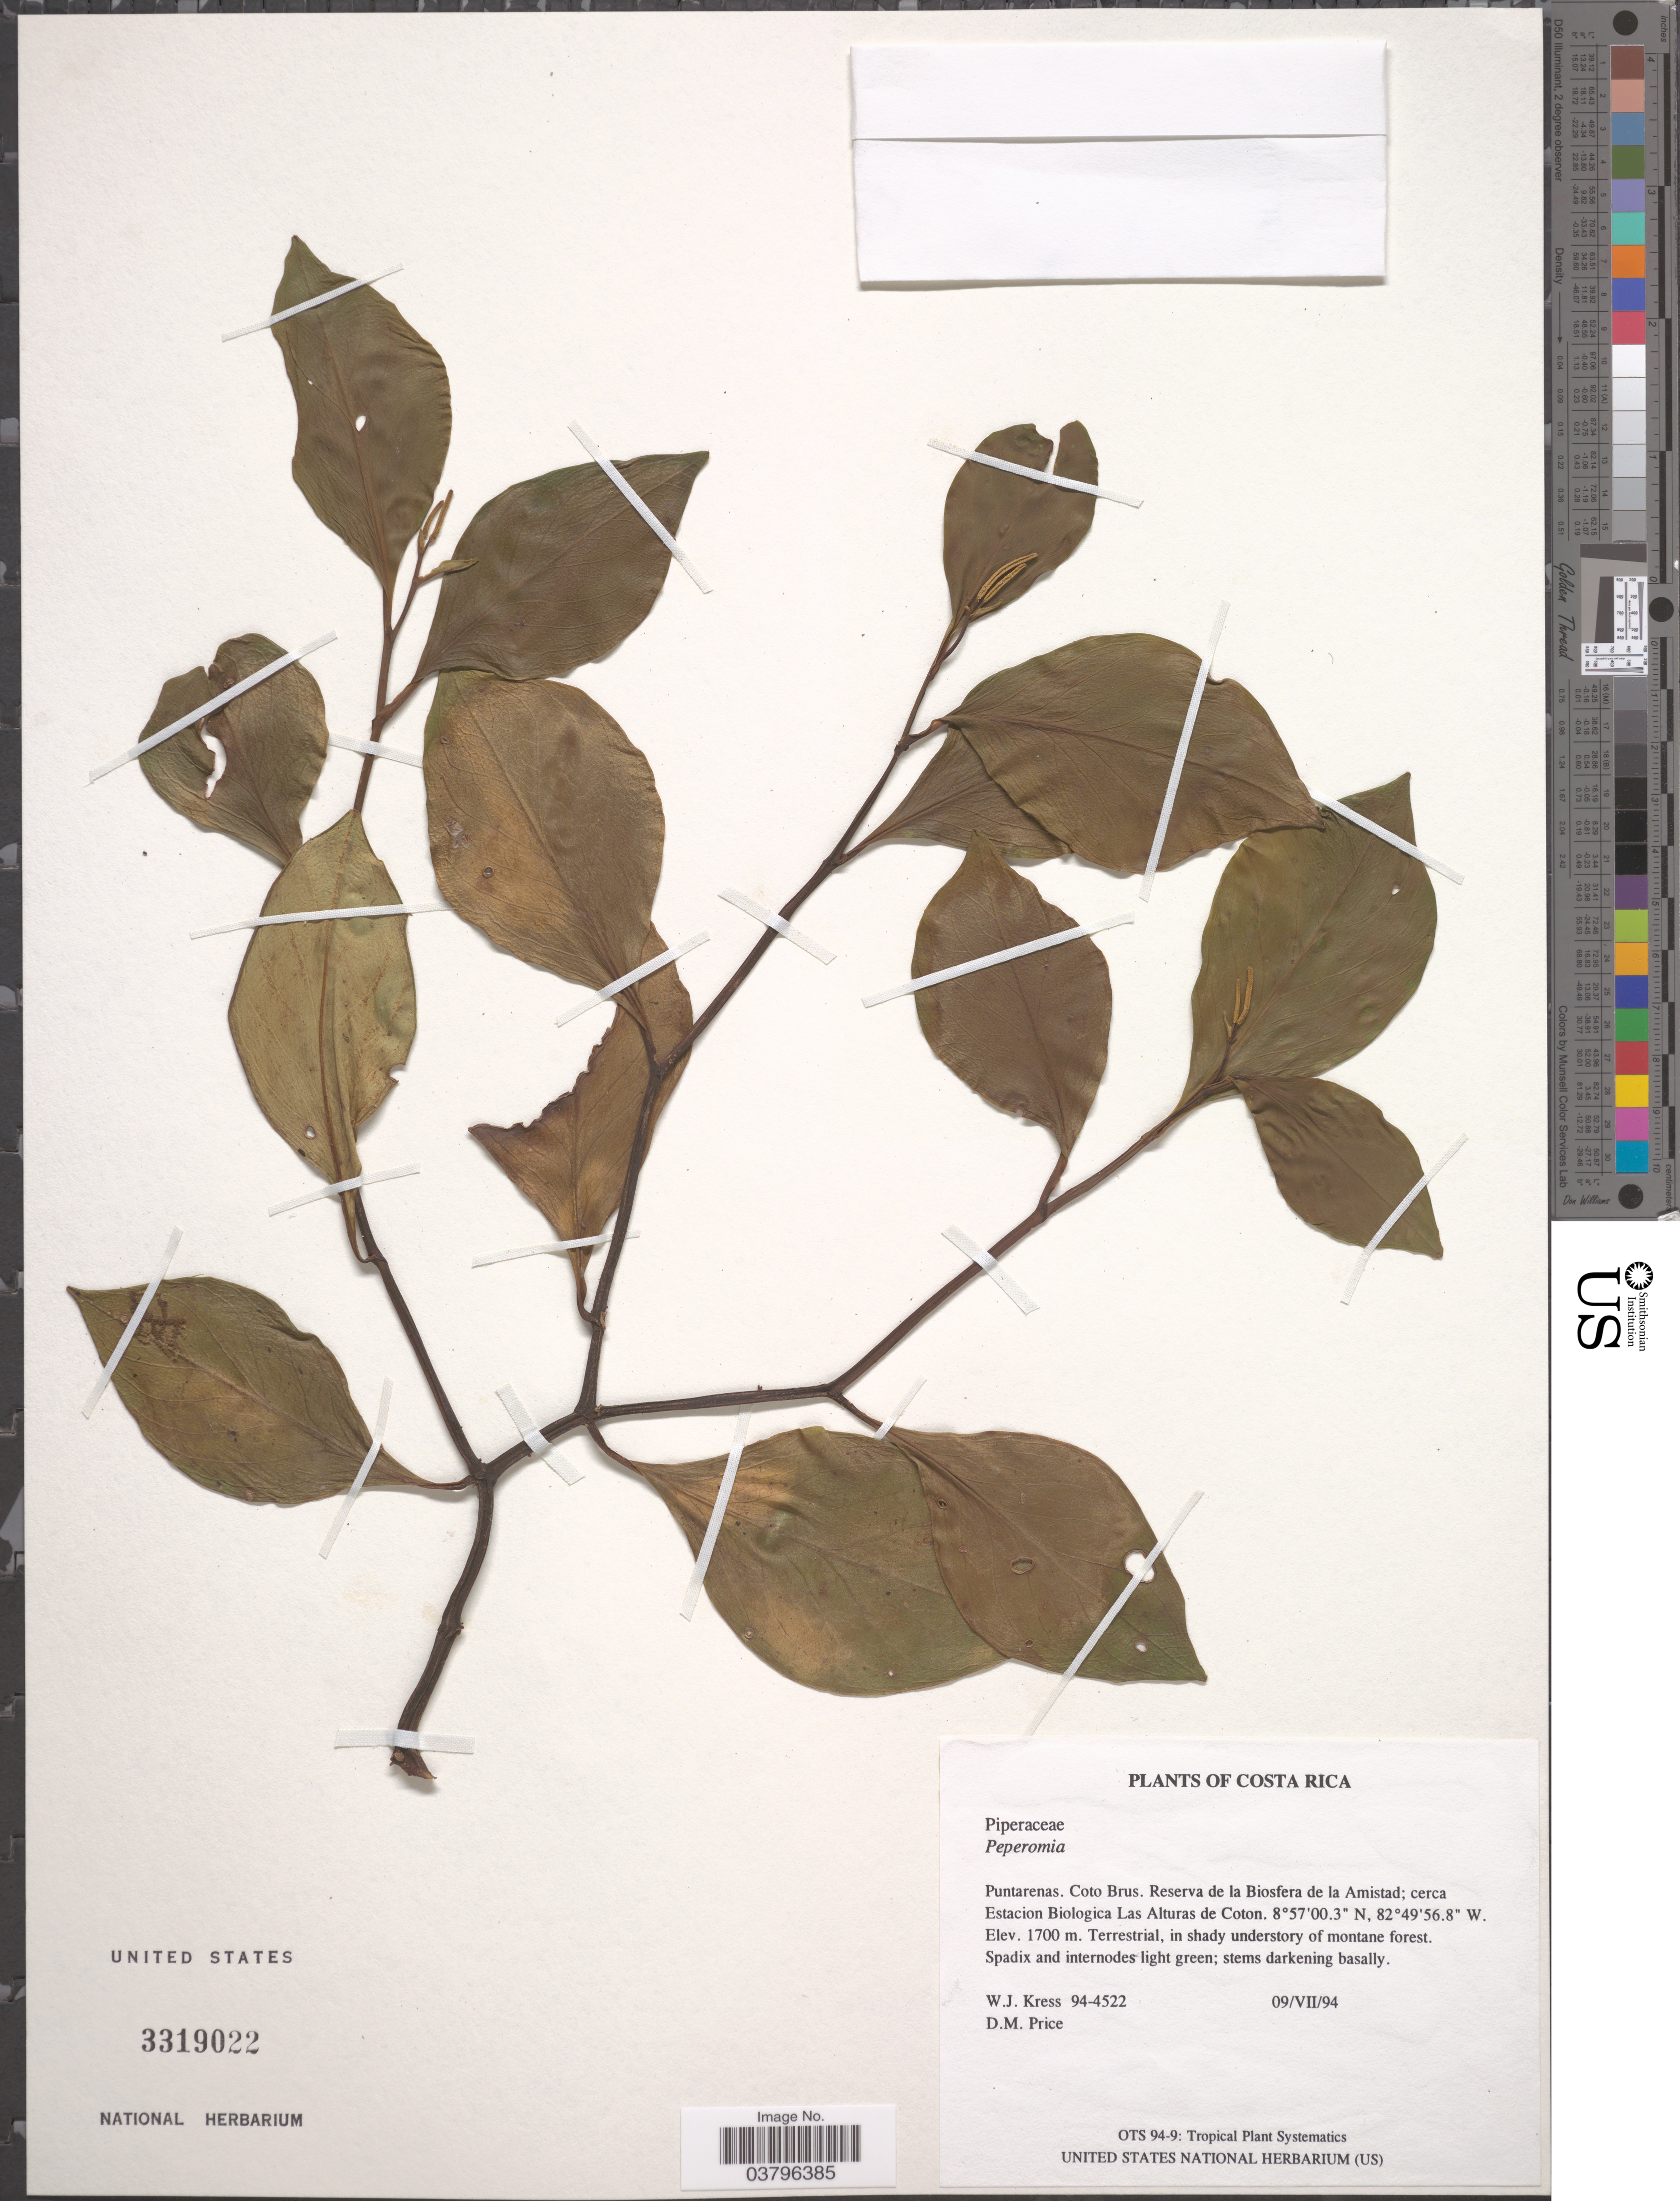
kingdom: Plantae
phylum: Tracheophyta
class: Magnoliopsida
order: Piperales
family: Piperaceae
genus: Peperomia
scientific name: Peperomia durandi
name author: C. DC.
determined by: Jiménez, José Estaban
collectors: W. J. Kress & D. M. Price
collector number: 94-4522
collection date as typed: Transcribed d/m/y: 9/7/94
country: Costa Rica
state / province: Puntarenas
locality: Coto Brus. Reserva de la Biosfera de la Amistad; cerca Estacion Biologica Las Alturas de Coton.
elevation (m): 1700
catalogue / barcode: US 3319022